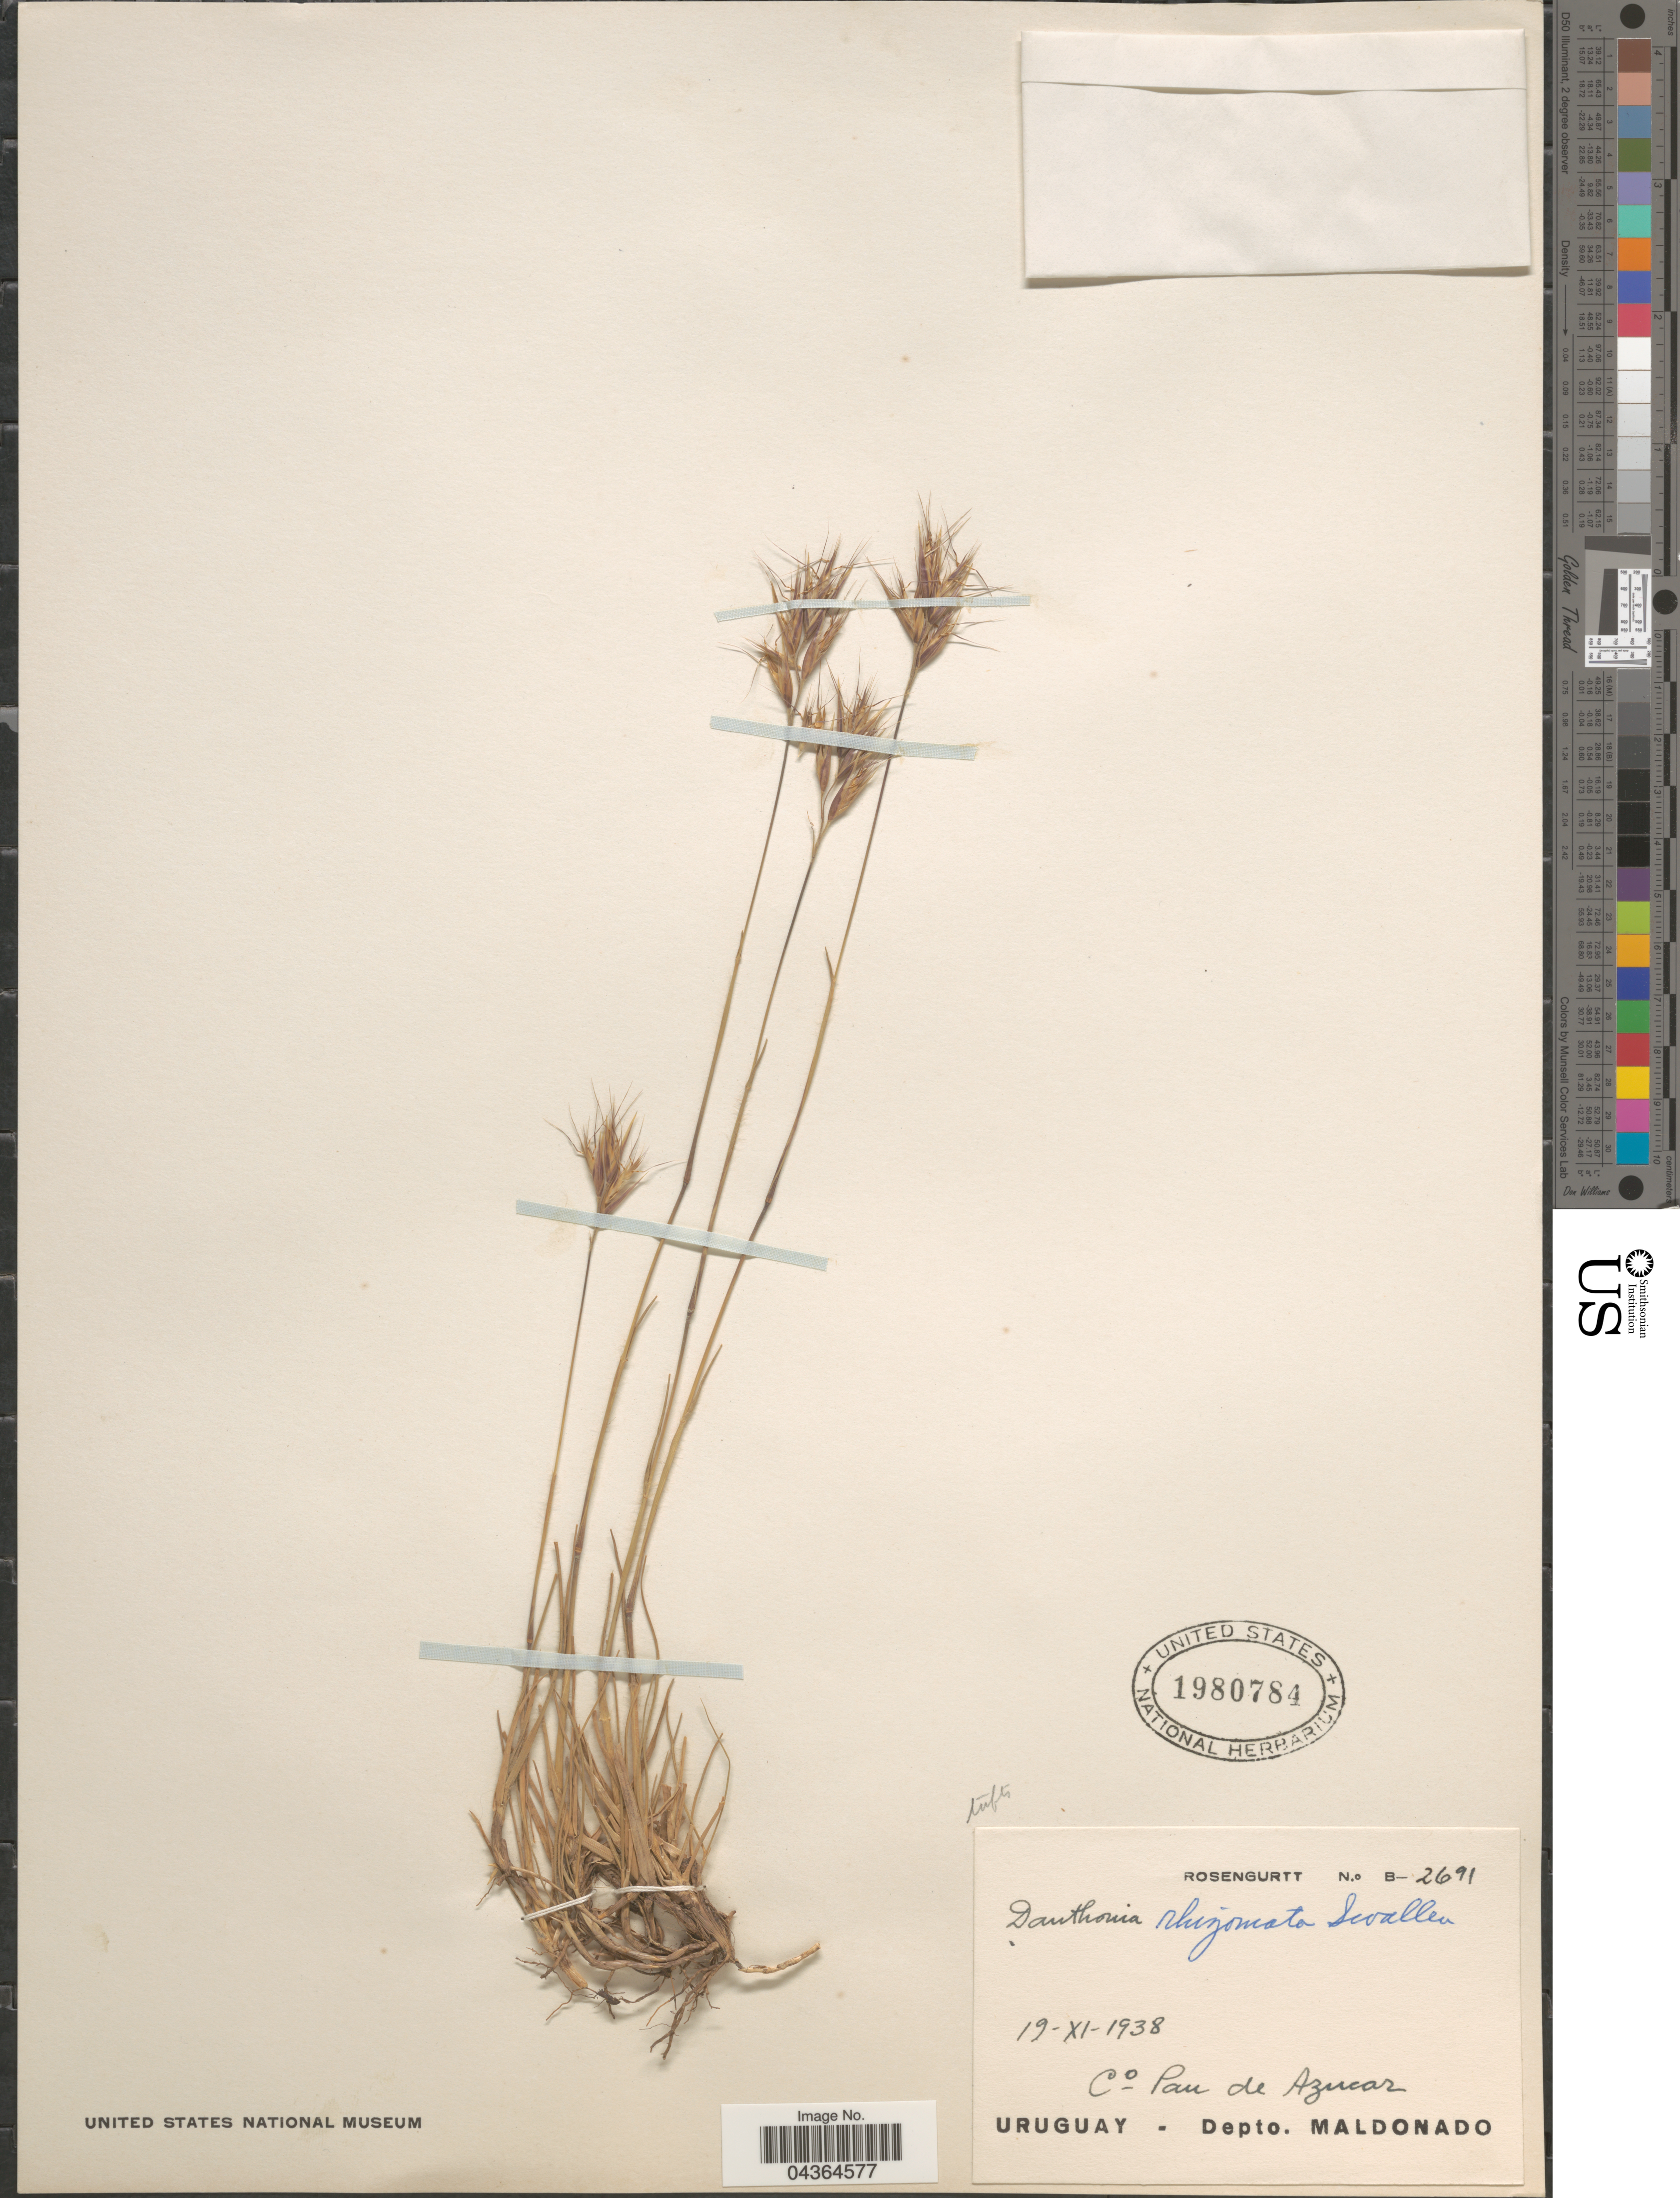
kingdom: Plantae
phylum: Tracheophyta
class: Liliopsida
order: Poales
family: Poaceae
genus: Danthonia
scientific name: Danthonia rhizomata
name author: Swallen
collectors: Rosengurtt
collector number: B-2691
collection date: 1938-11-19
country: Uruguay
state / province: Maldonado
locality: C° Pan de Azucar. Depto. Maldonado.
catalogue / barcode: US 1980784